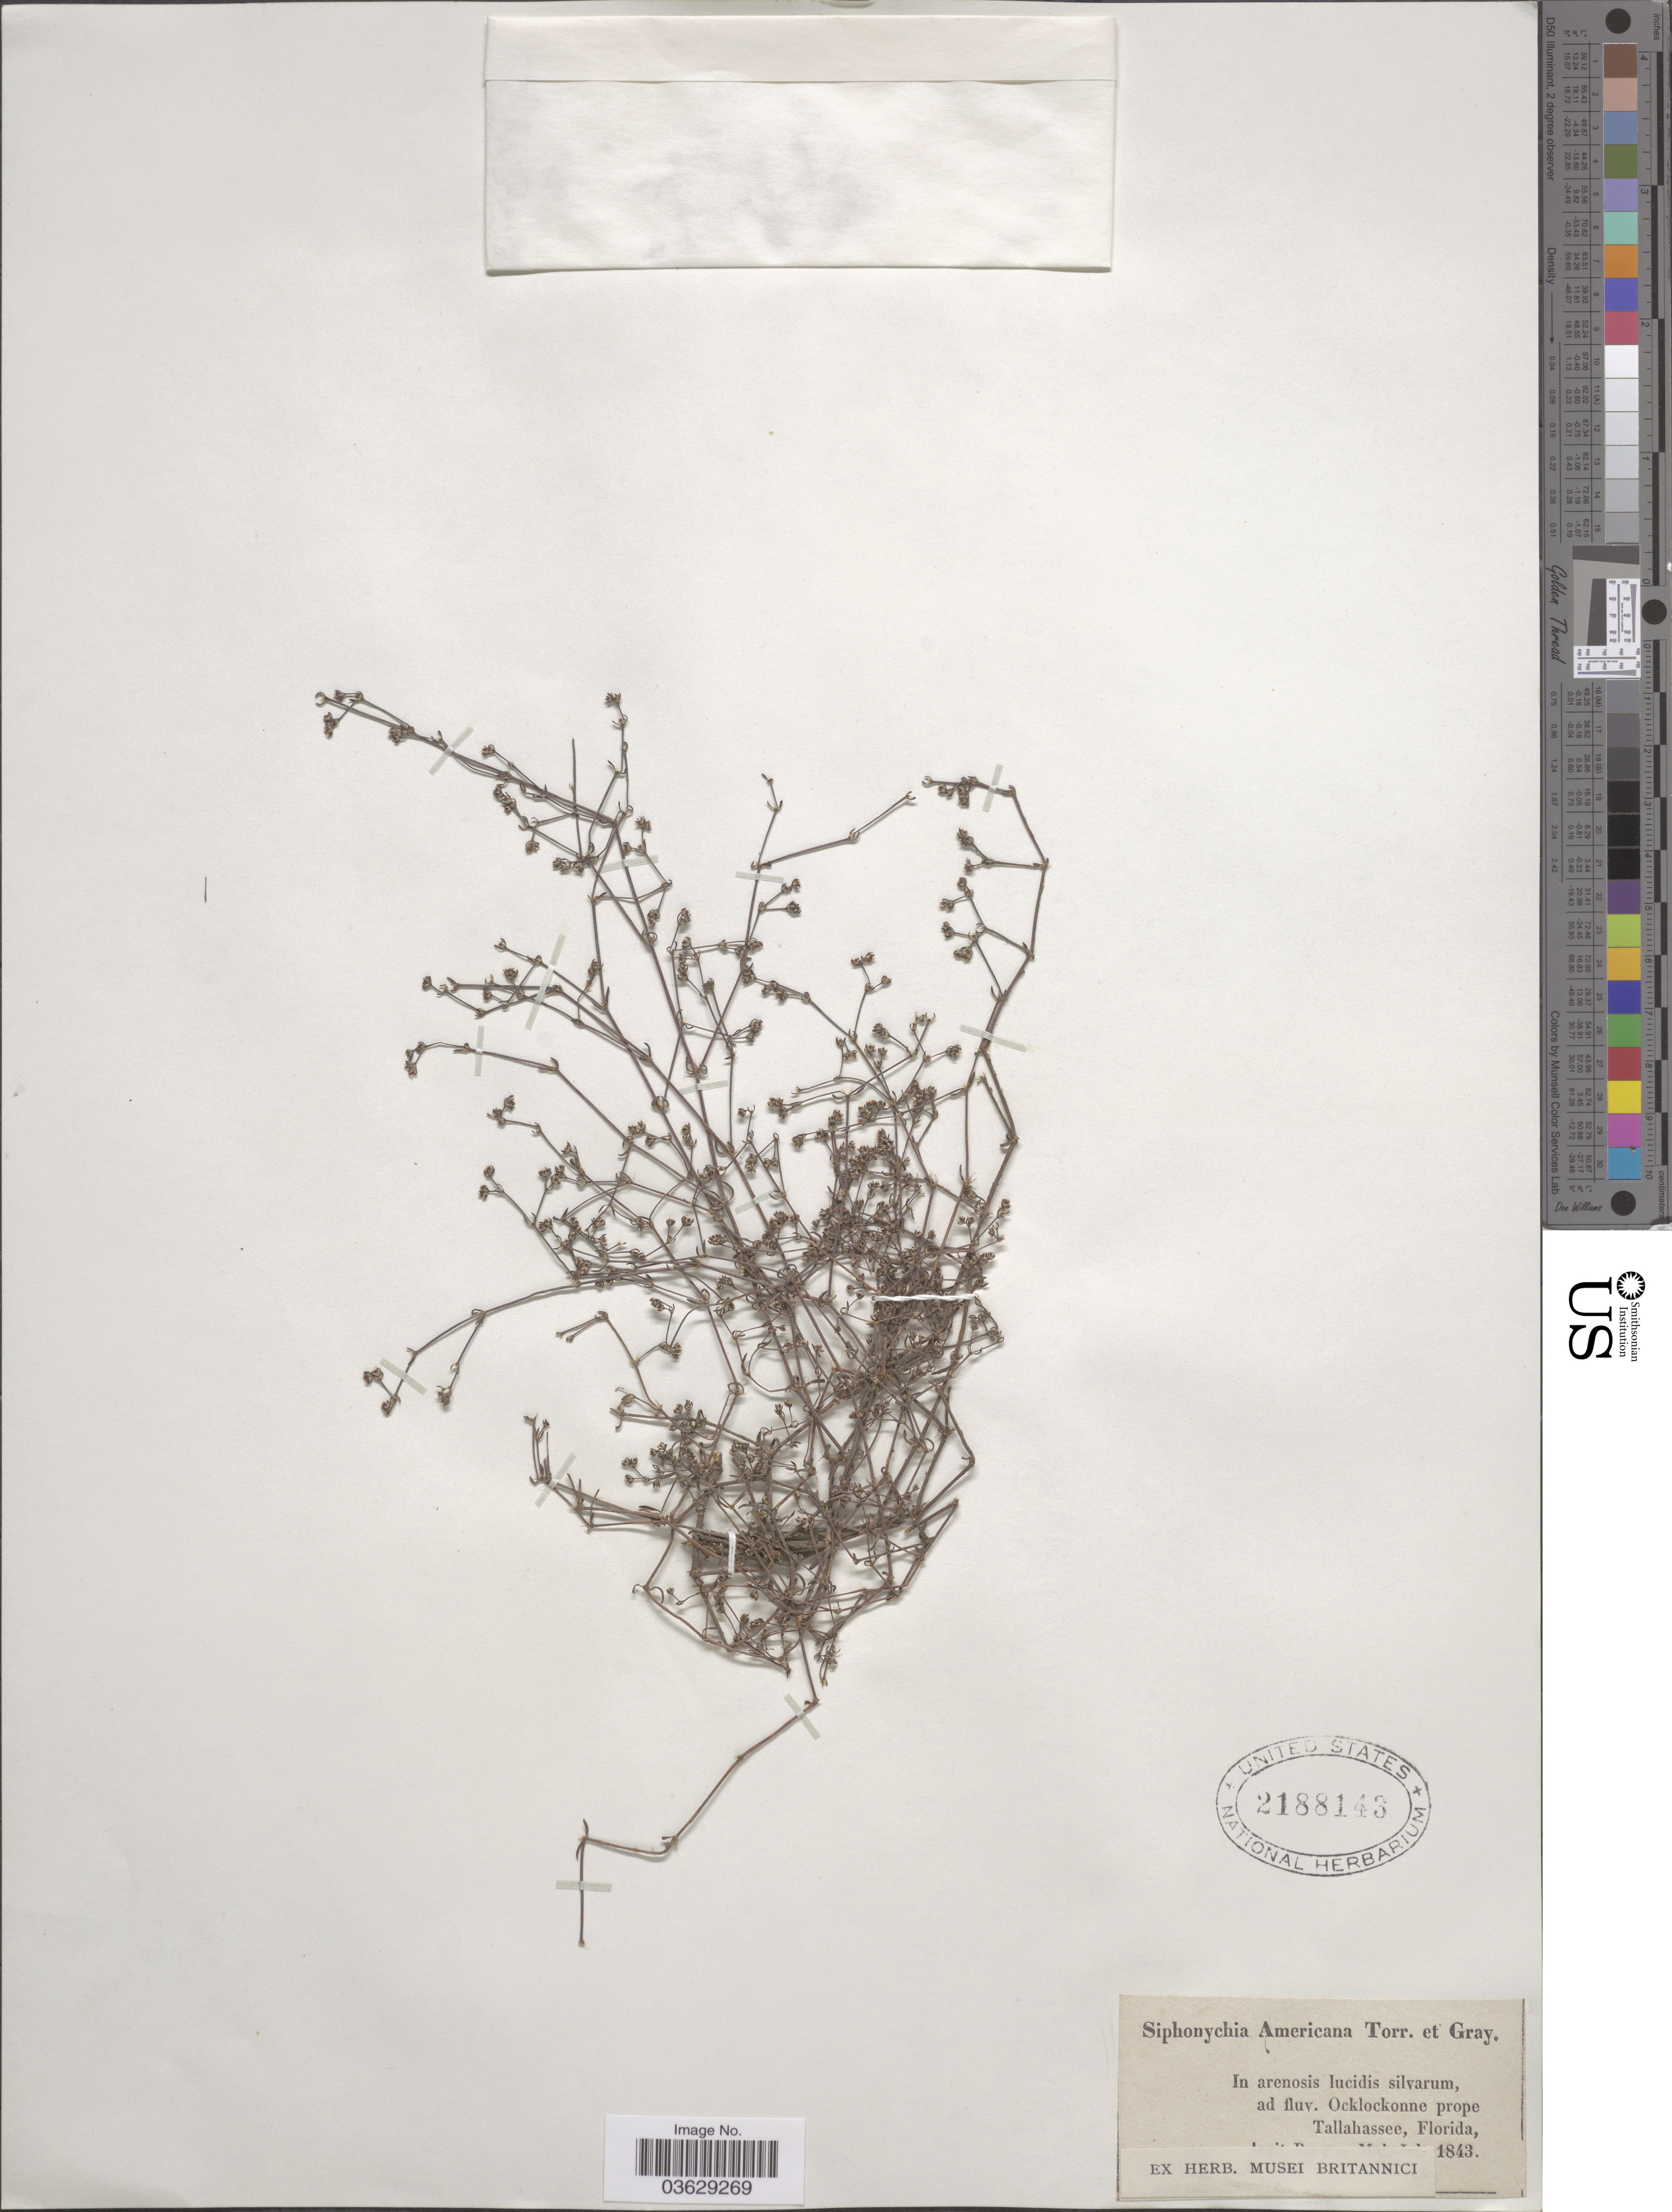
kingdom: Plantae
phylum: Tracheophyta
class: Magnoliopsida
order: Caryophyllales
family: Caryophyllaceae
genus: Paronychia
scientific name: Paronychia patula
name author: Shinners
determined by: Strong, Mark T., (BOT), Smithsonian Institution - National Museum of Natural History (UNITED STATES)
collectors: ex herb. Musei Britannici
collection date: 1843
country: United States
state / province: Florida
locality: In arenosis lucidis silvarum, ad fluv. Ocklockonne prope Tallahassee.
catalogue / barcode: US 2188143